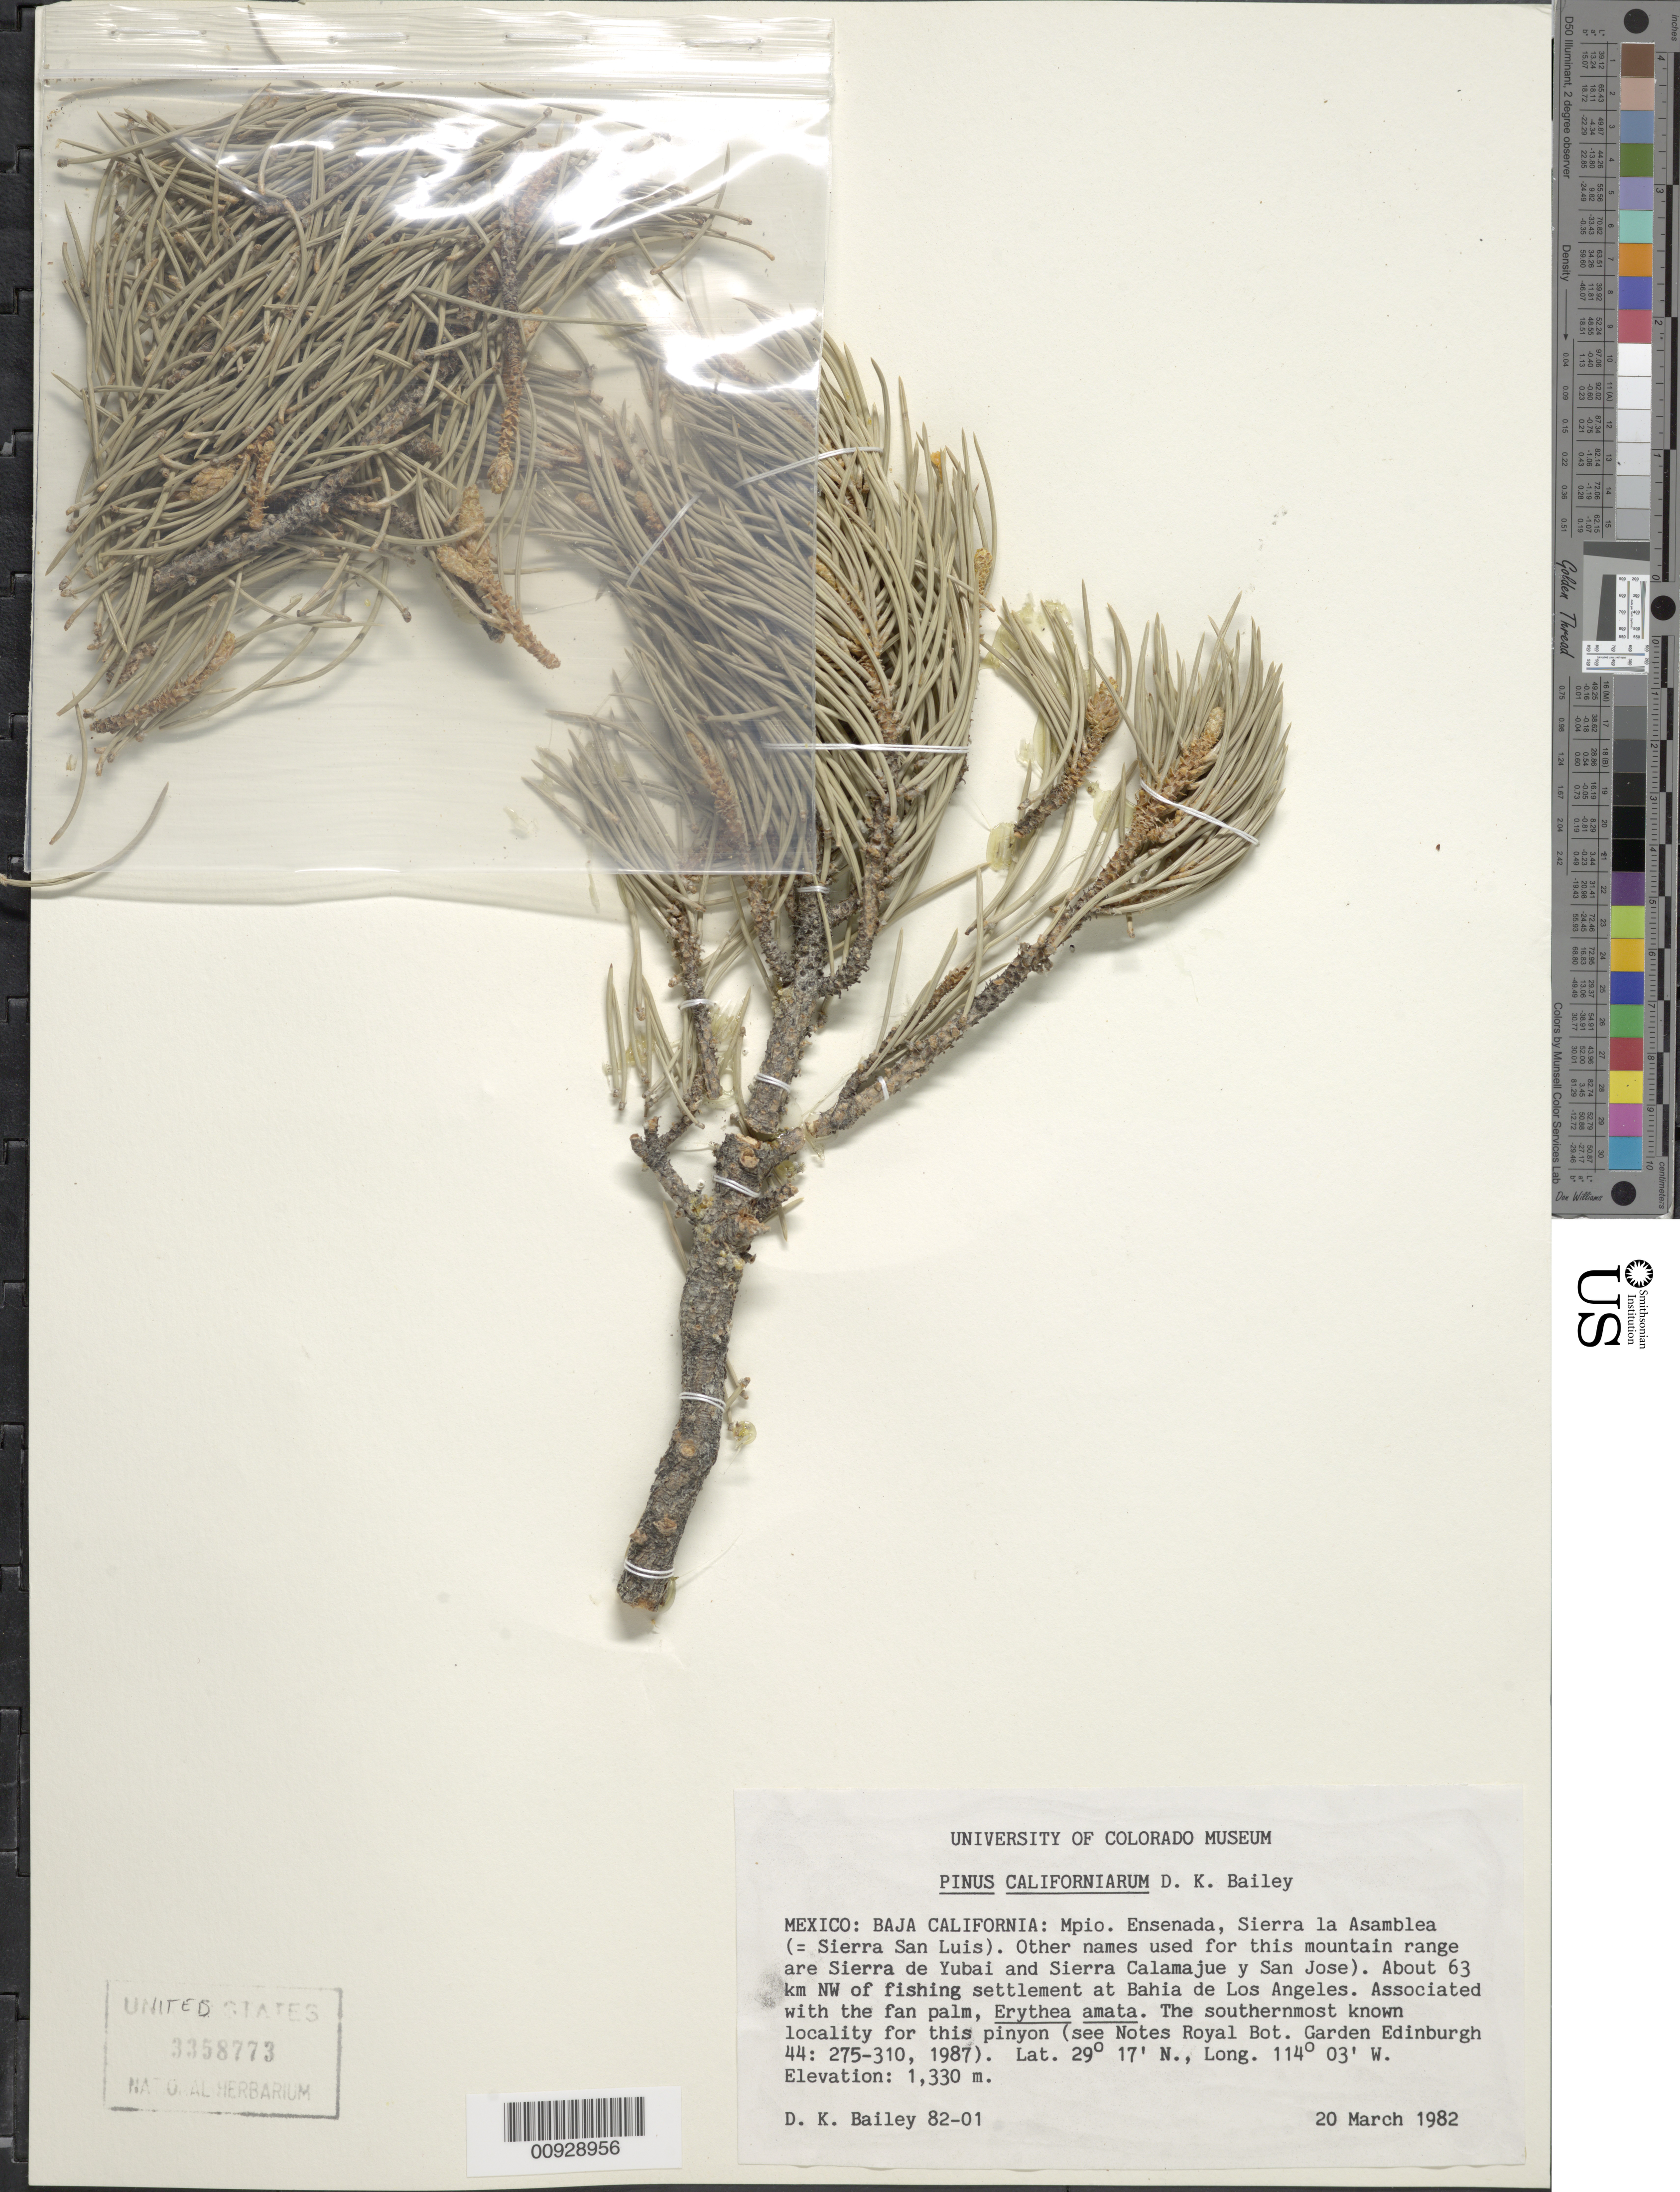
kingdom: Plantae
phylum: Tracheophyta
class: Pinopsida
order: Pinales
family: Pinaceae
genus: Pinus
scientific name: Pinus californiarum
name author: D.K. Bailey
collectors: D. K. Bailey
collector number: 82-01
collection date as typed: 20 Mar 1982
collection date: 1982-03-20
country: Mexico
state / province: Baja California Norte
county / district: Ensenada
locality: Sierra la Asamblea (= Sierra San Luis. Other names used for this mountain range are Sierra de Yubai and Sierra Calamajue y San José). About 63 Km. NW of fishing settlement at Bahía de los Angeles.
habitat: Associated with the fan palm, Erythea amata.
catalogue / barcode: US 3358773